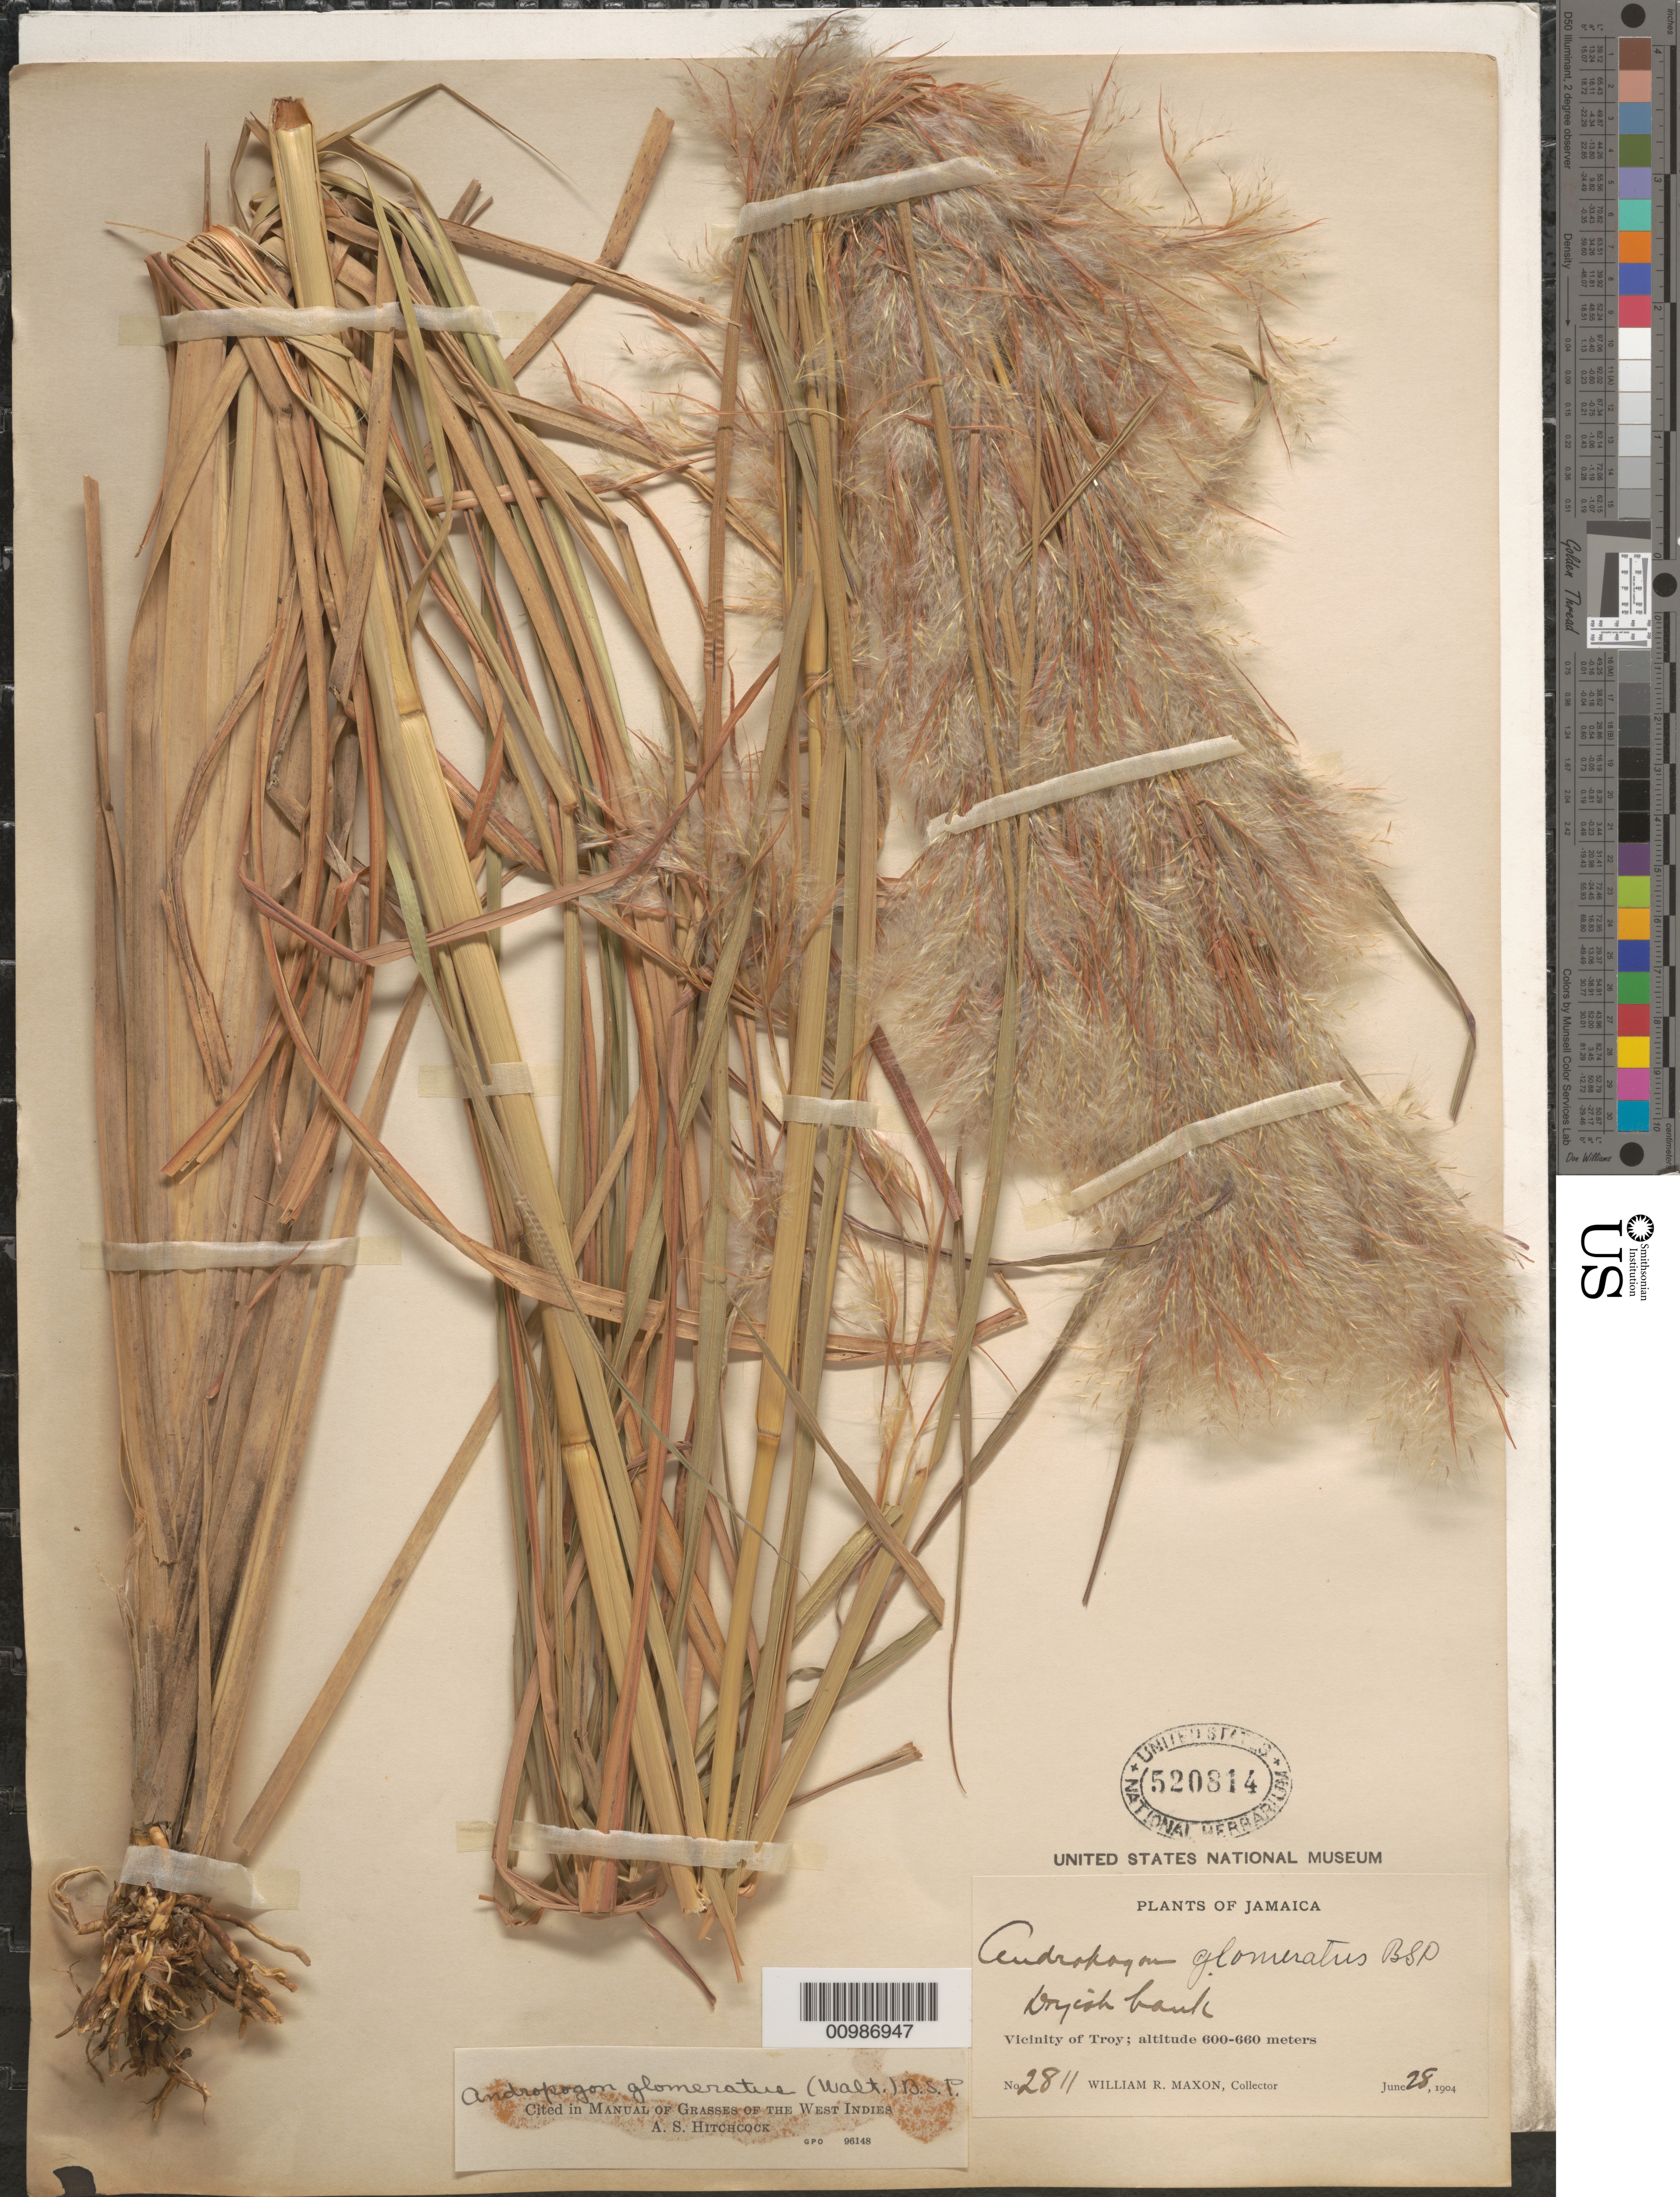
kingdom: Plantae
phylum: Tracheophyta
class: Liliopsida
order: Poales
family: Poaceae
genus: Andropogon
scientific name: Andropogon glomeratus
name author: (Walter) Britton, Stearns & Poggenb.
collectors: W. R. Maxon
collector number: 2811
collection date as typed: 28 Jun 1904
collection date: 1904-06-28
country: Jamaica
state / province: Trelawny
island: Jamaica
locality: Vicinity of Troy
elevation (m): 600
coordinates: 0 N, 0 E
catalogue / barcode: US 520814